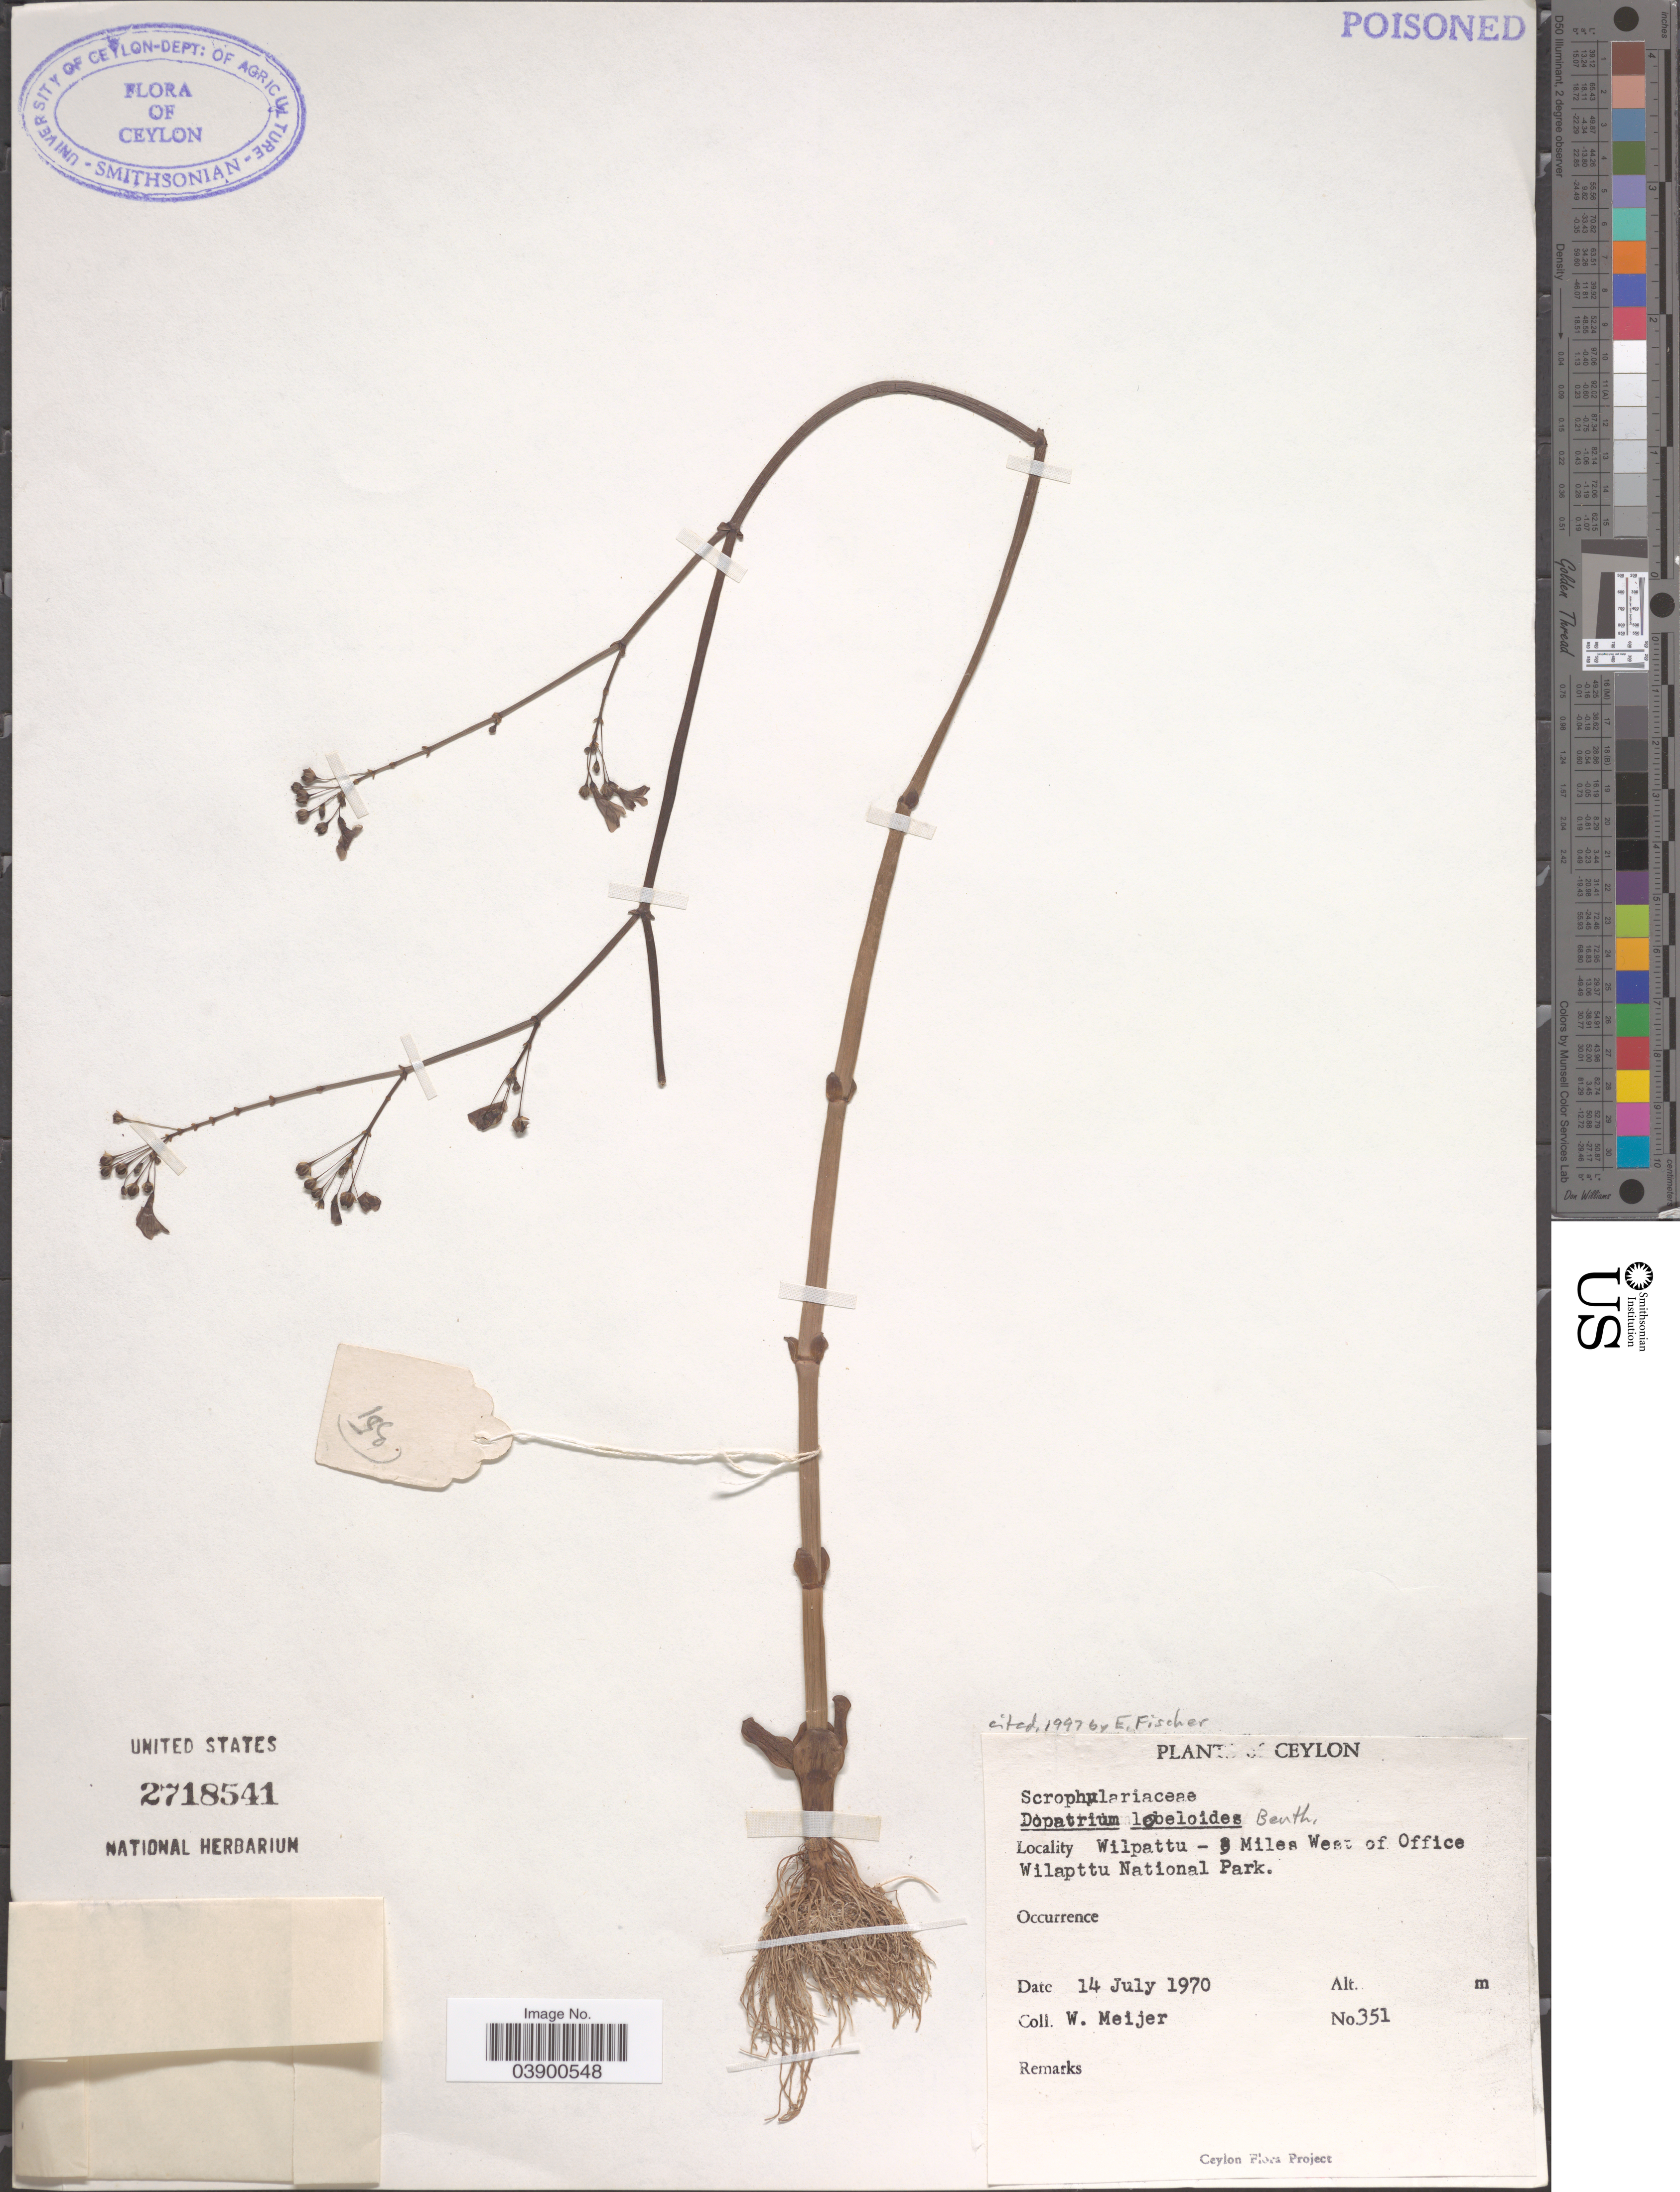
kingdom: Plantae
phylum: Tracheophyta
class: Magnoliopsida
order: Lamiales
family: Plantaginaceae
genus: Dopatrium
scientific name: Dopatrium lobelioides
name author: (Retz.) Benth.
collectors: W. Meijer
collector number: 351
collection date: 1970-07-14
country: Sri Lanka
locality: Ceylon. Wilpattu - 3 Miles West of Office Wilapttu National Park.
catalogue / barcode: US 2718541